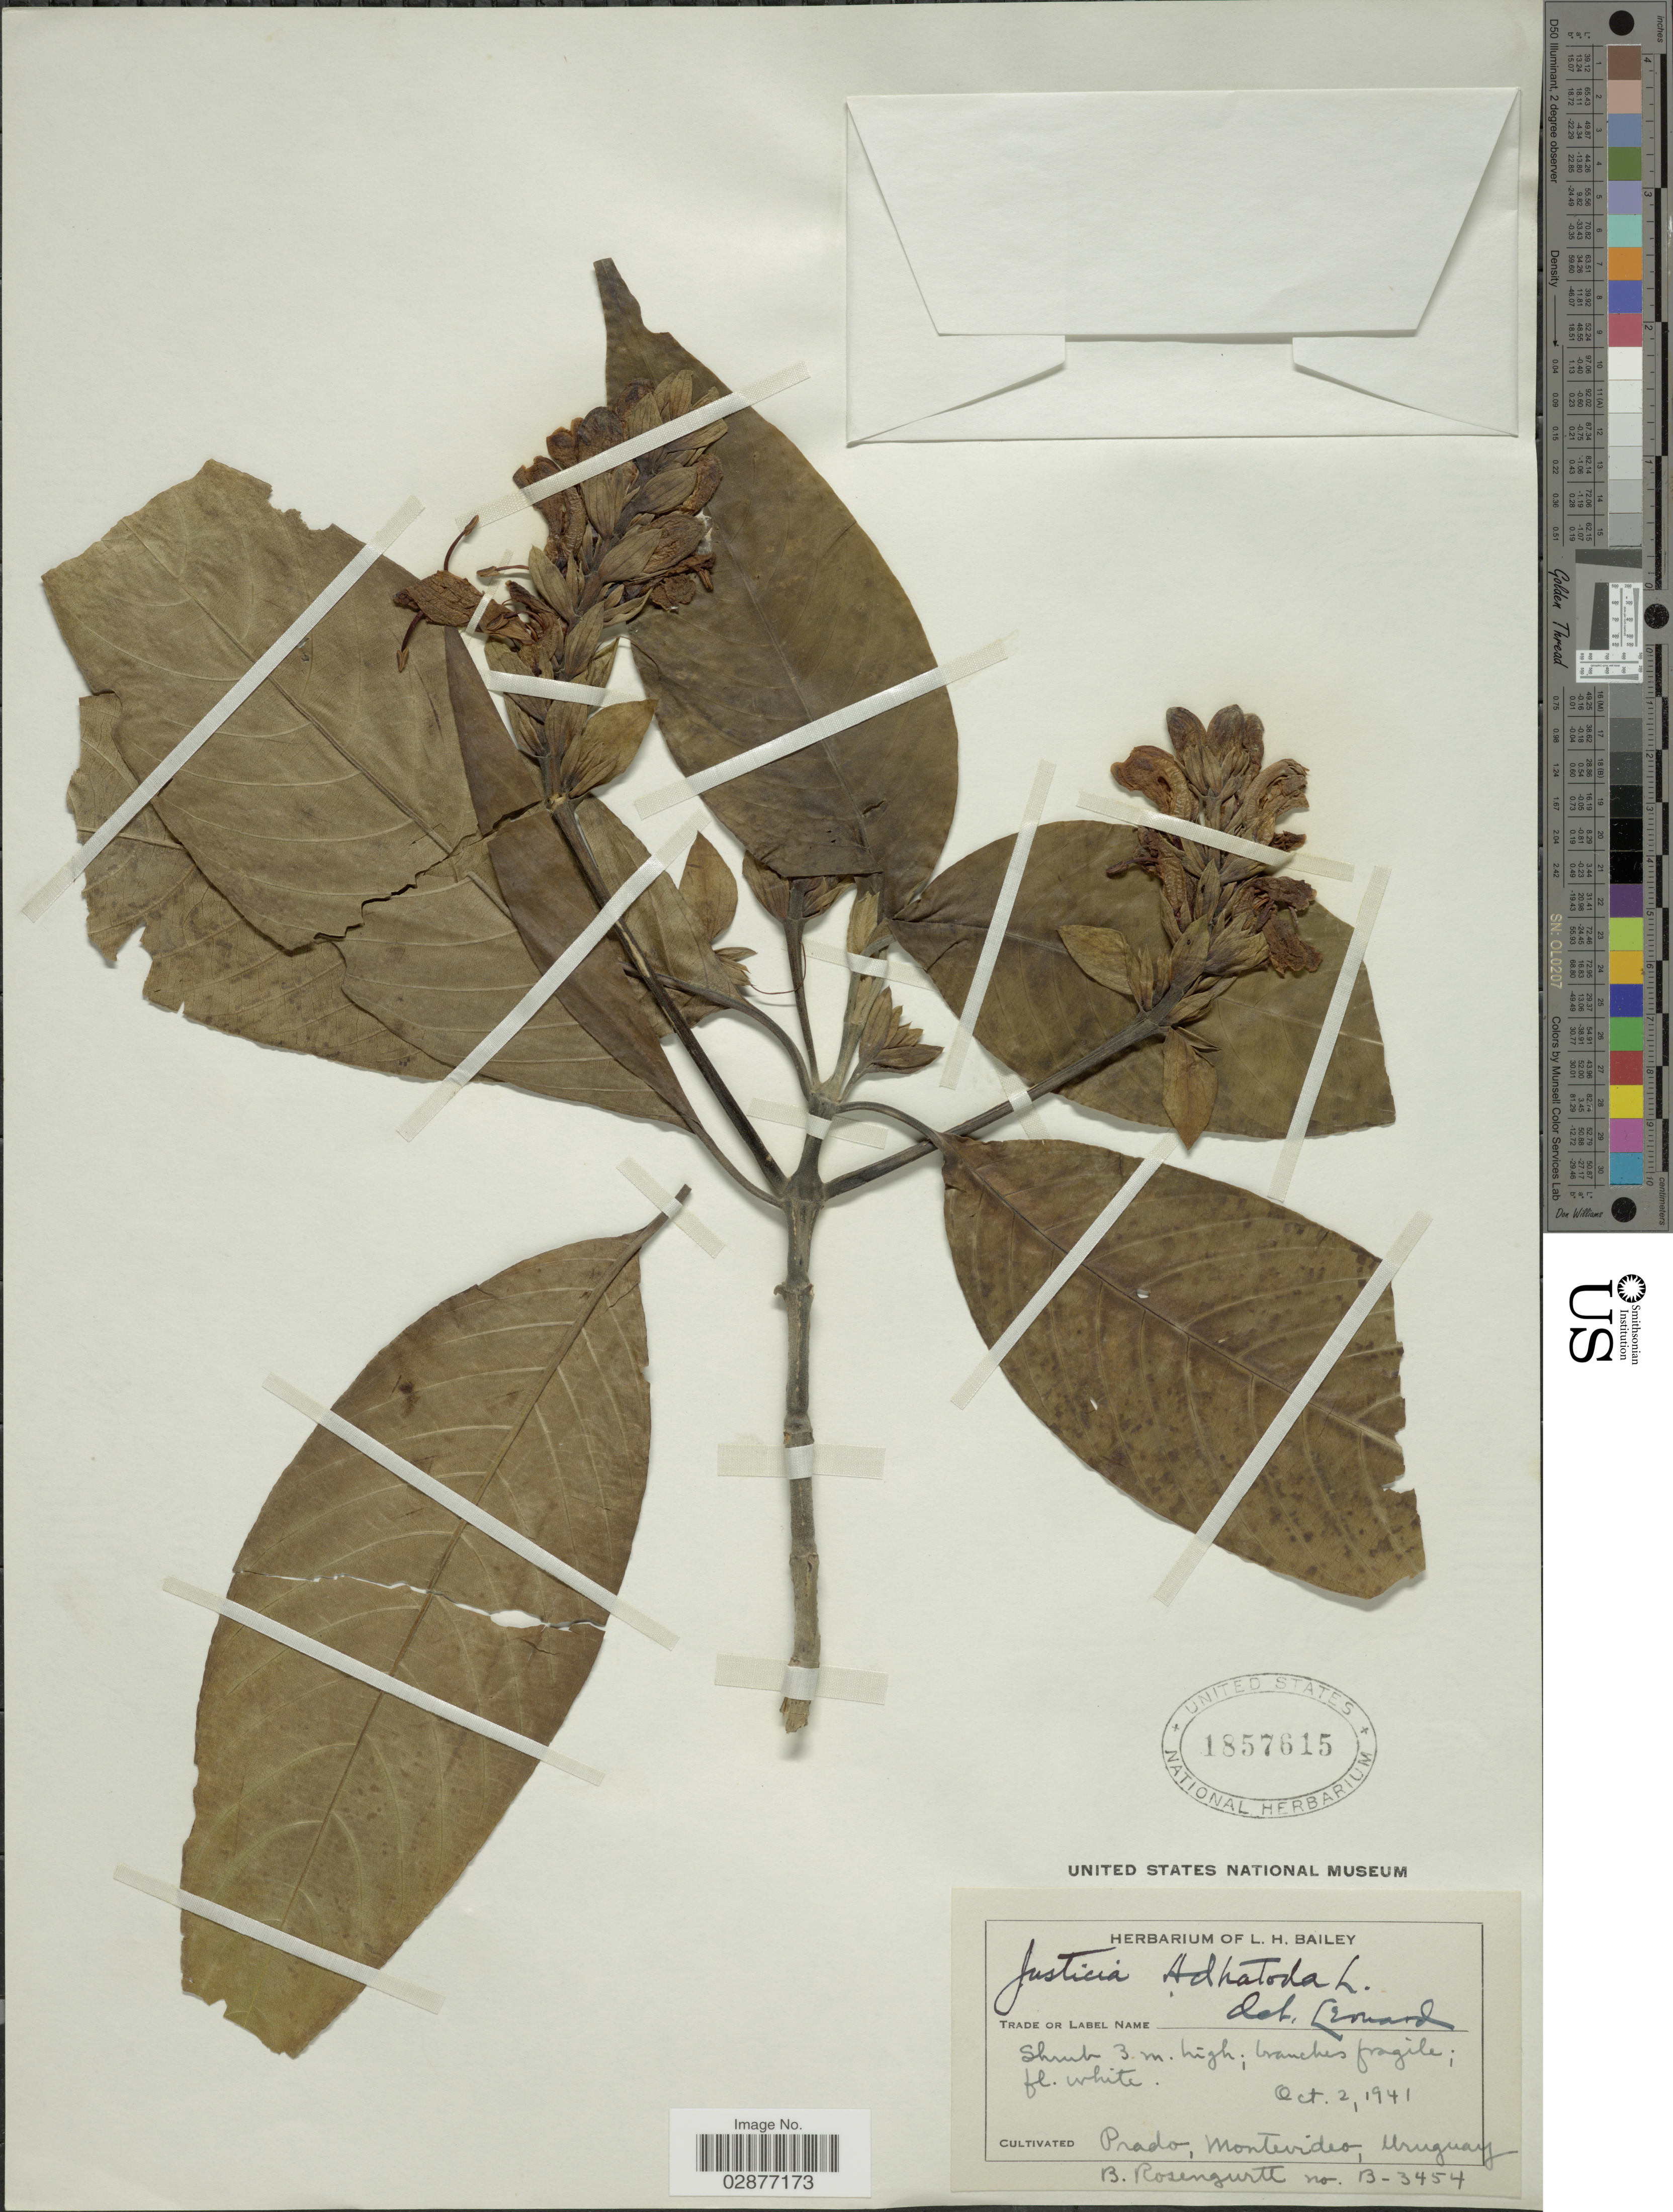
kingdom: Plantae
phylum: Tracheophyta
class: Magnoliopsida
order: Lamiales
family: Acanthaceae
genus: Justicia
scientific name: Justicia adhatoda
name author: L.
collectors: B. Rosengurtt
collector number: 13-3454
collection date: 1941-10-02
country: Uruguay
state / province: Montevideo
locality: Prado.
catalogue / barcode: US 1857615